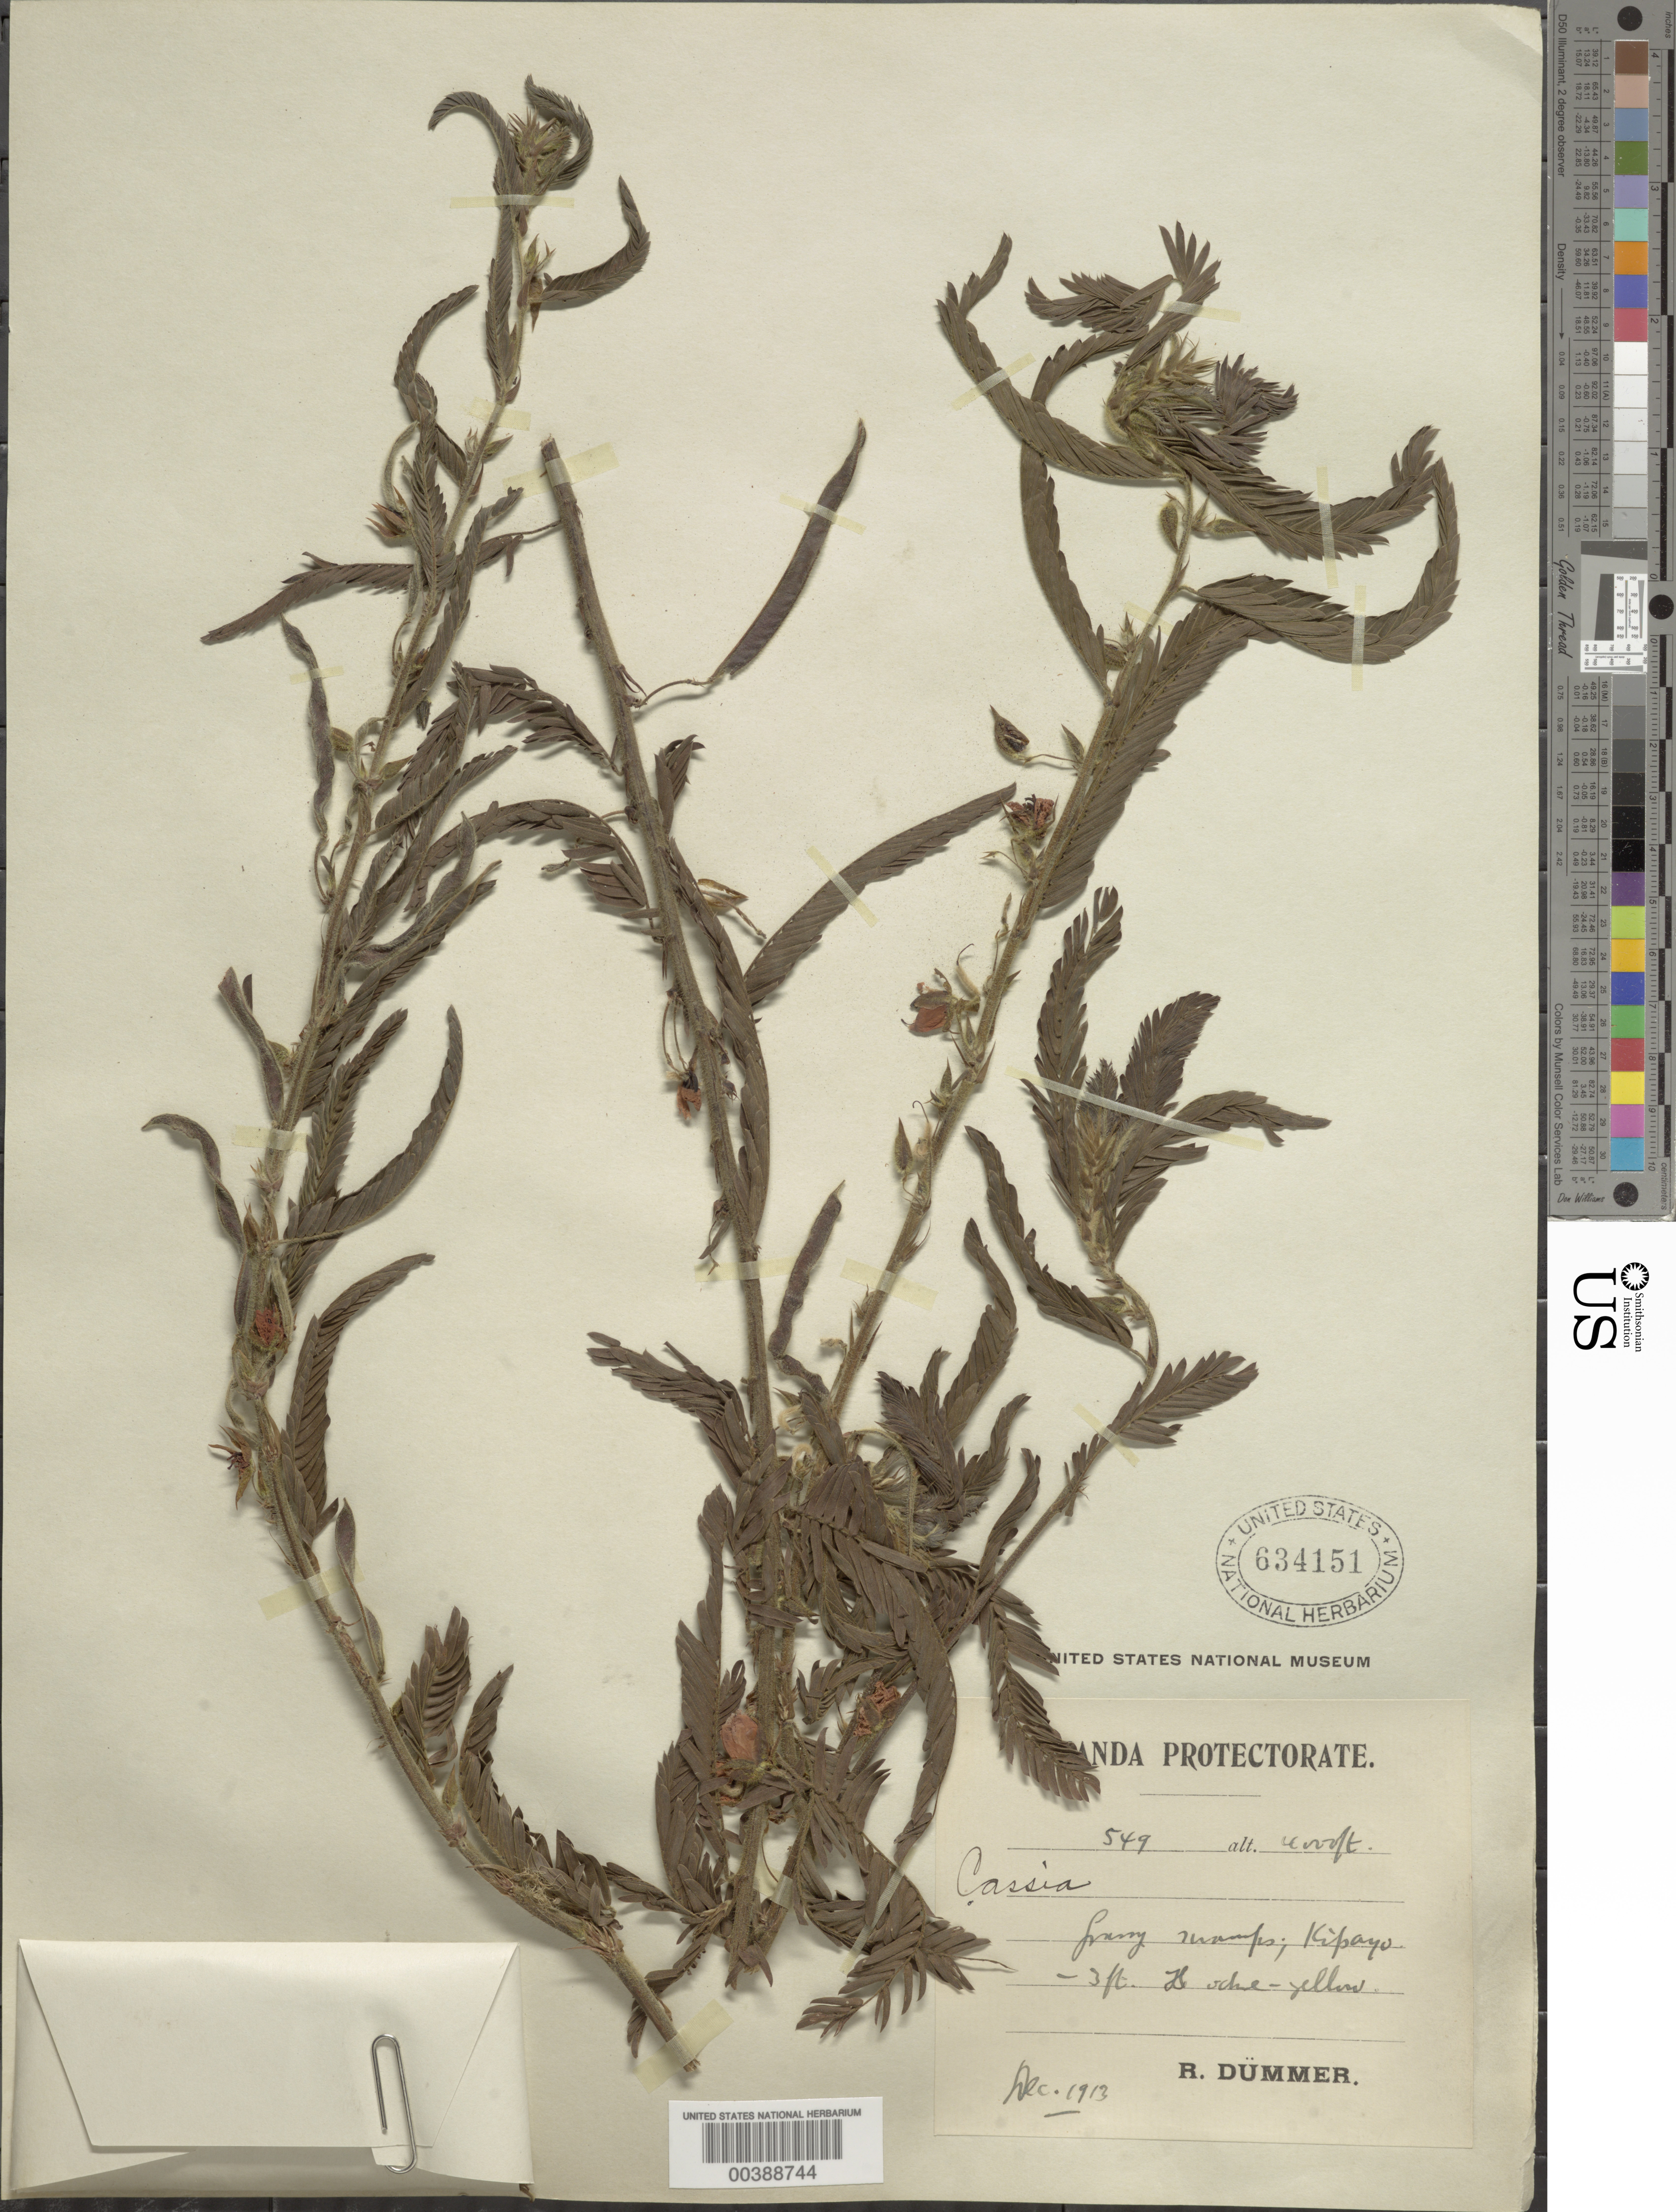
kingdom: Plantae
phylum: Tracheophyta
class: Magnoliopsida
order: Fabales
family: Fabaceae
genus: Chamaecrista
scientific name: Chamaecrista sp.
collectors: R. Dümmer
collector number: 549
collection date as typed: Dec 1913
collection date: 1913-12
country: Uganda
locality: Kipayo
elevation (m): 1219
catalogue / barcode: US 634151